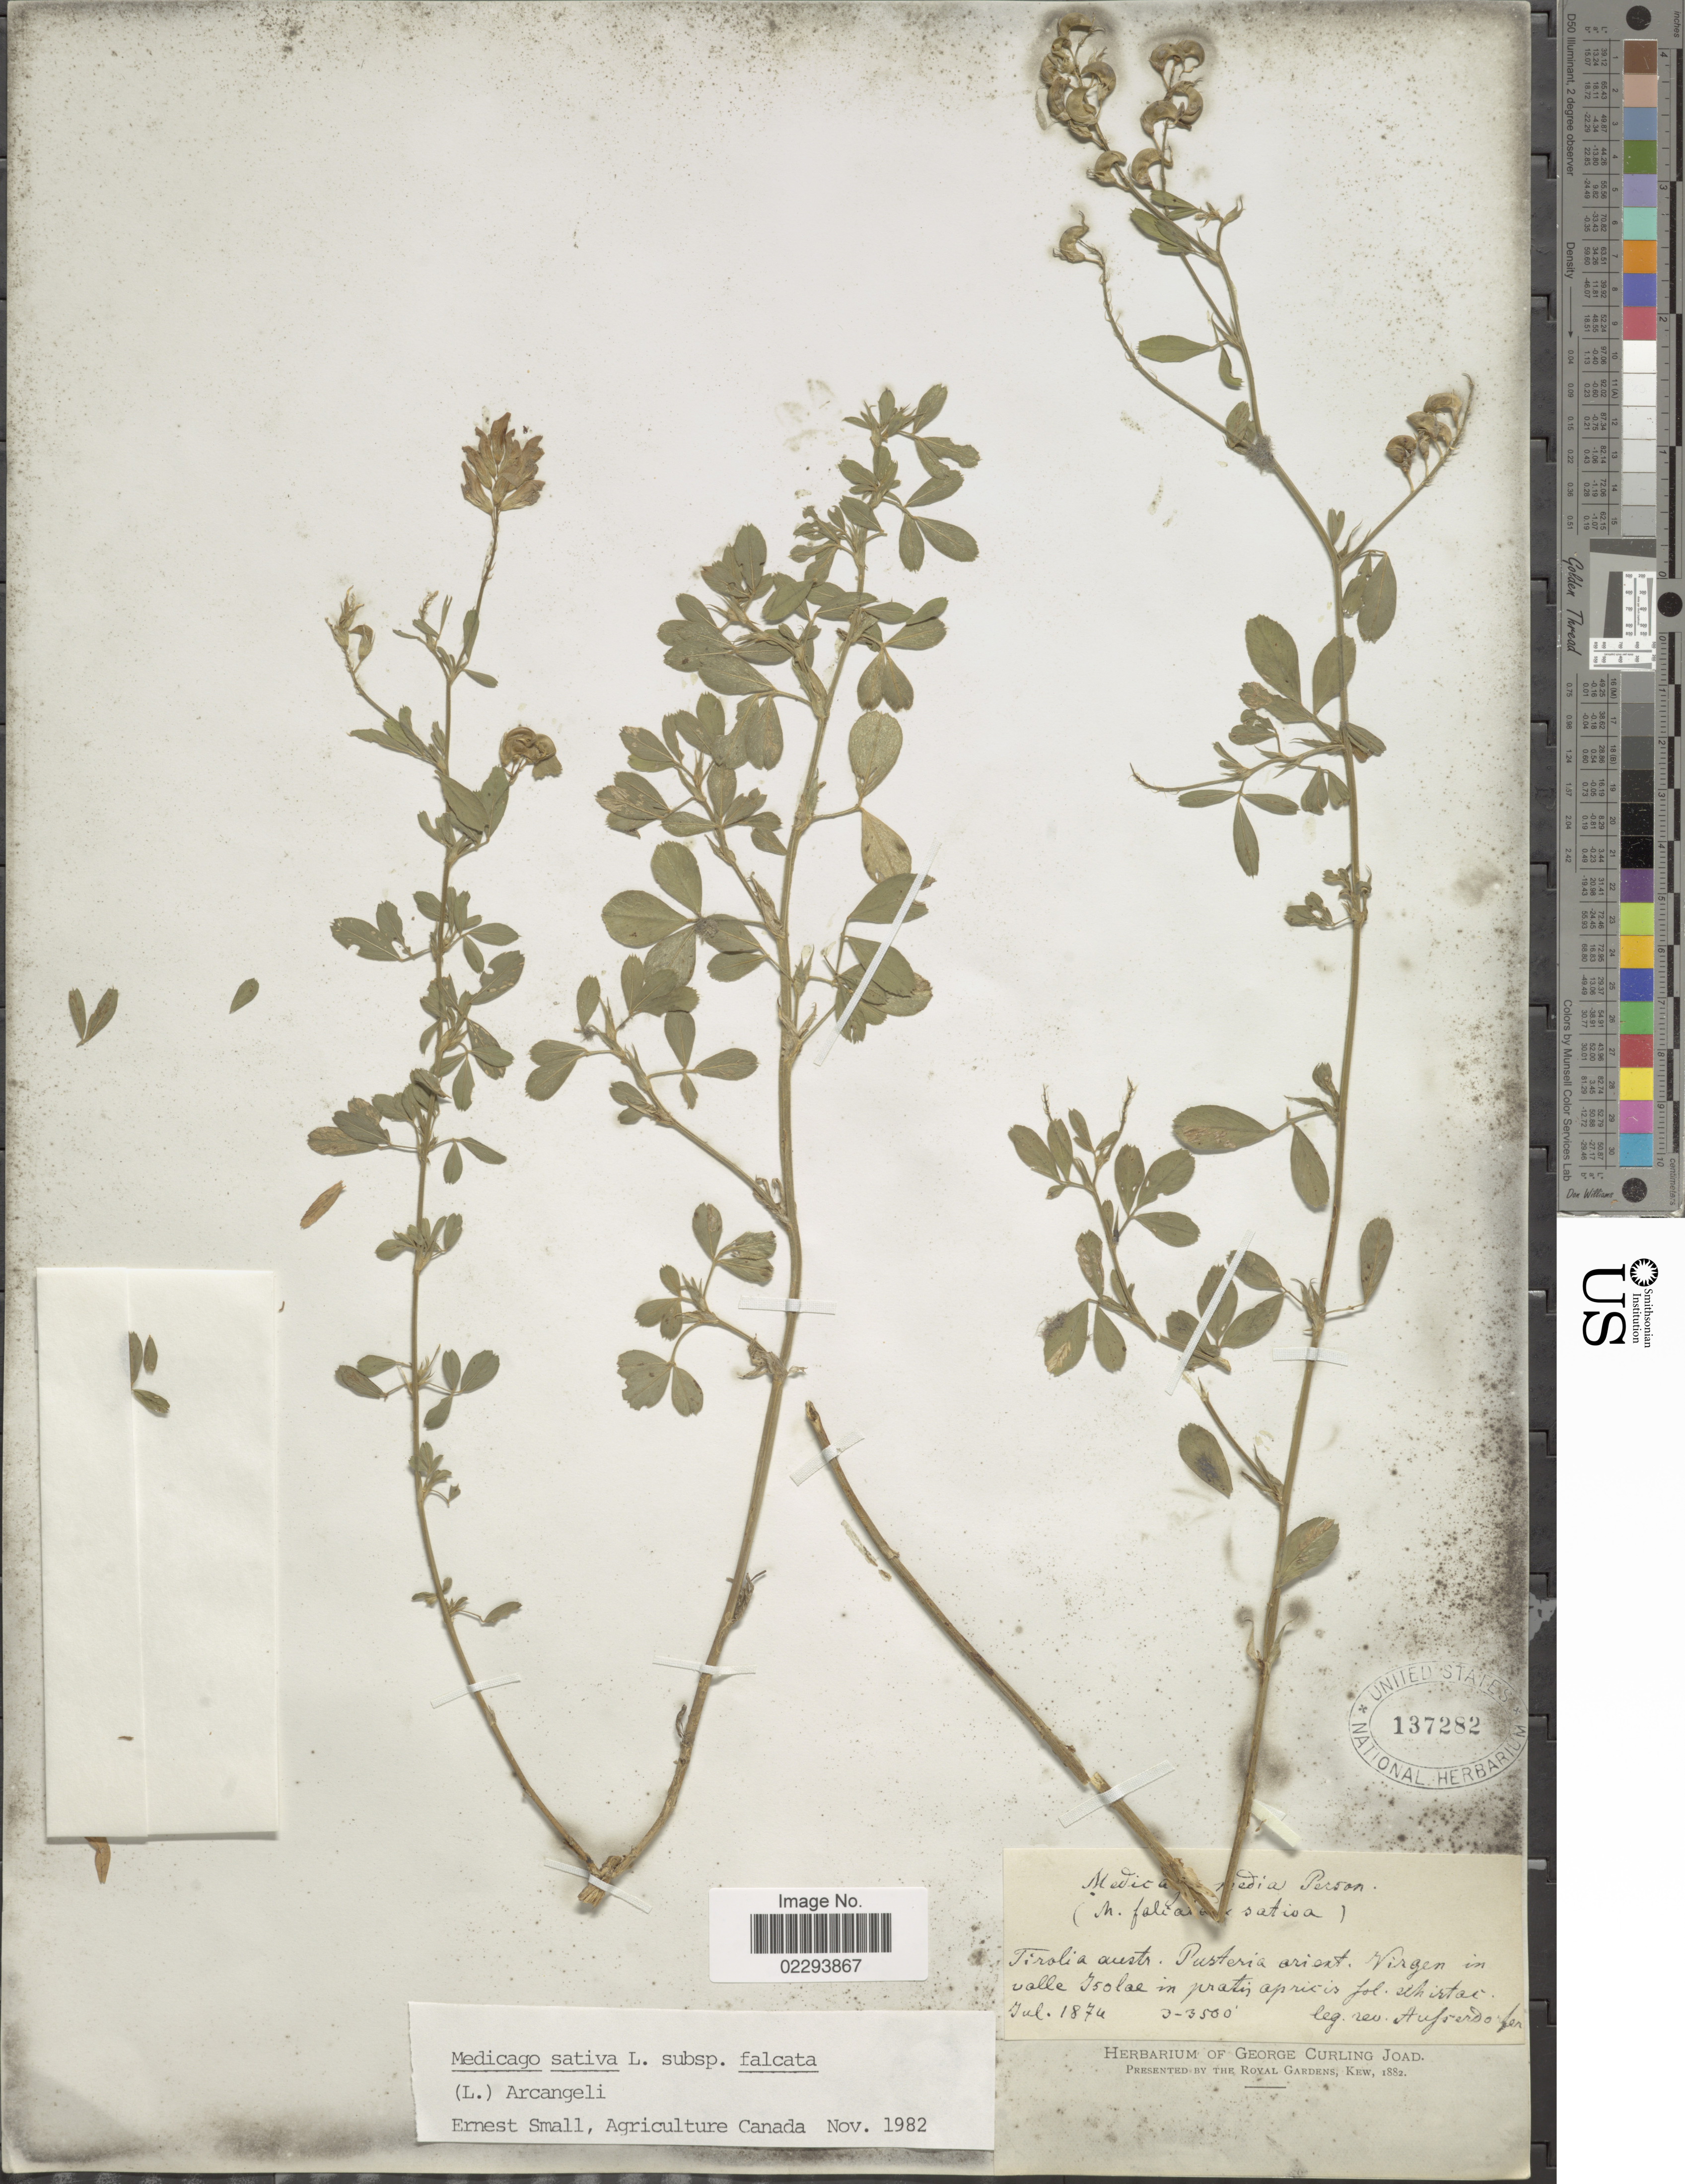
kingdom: Plantae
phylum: Tracheophyta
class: Magnoliopsida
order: Fabales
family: Fabaceae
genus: Medicago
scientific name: Medicago sativa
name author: L.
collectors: Aufsersdorfer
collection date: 1874-07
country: Austria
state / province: Tirol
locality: Tirolia Austr. Pusteia orient. Virgem in valle Isolae in pratis apricis fol. Schirtac.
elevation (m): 914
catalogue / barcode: US 137282